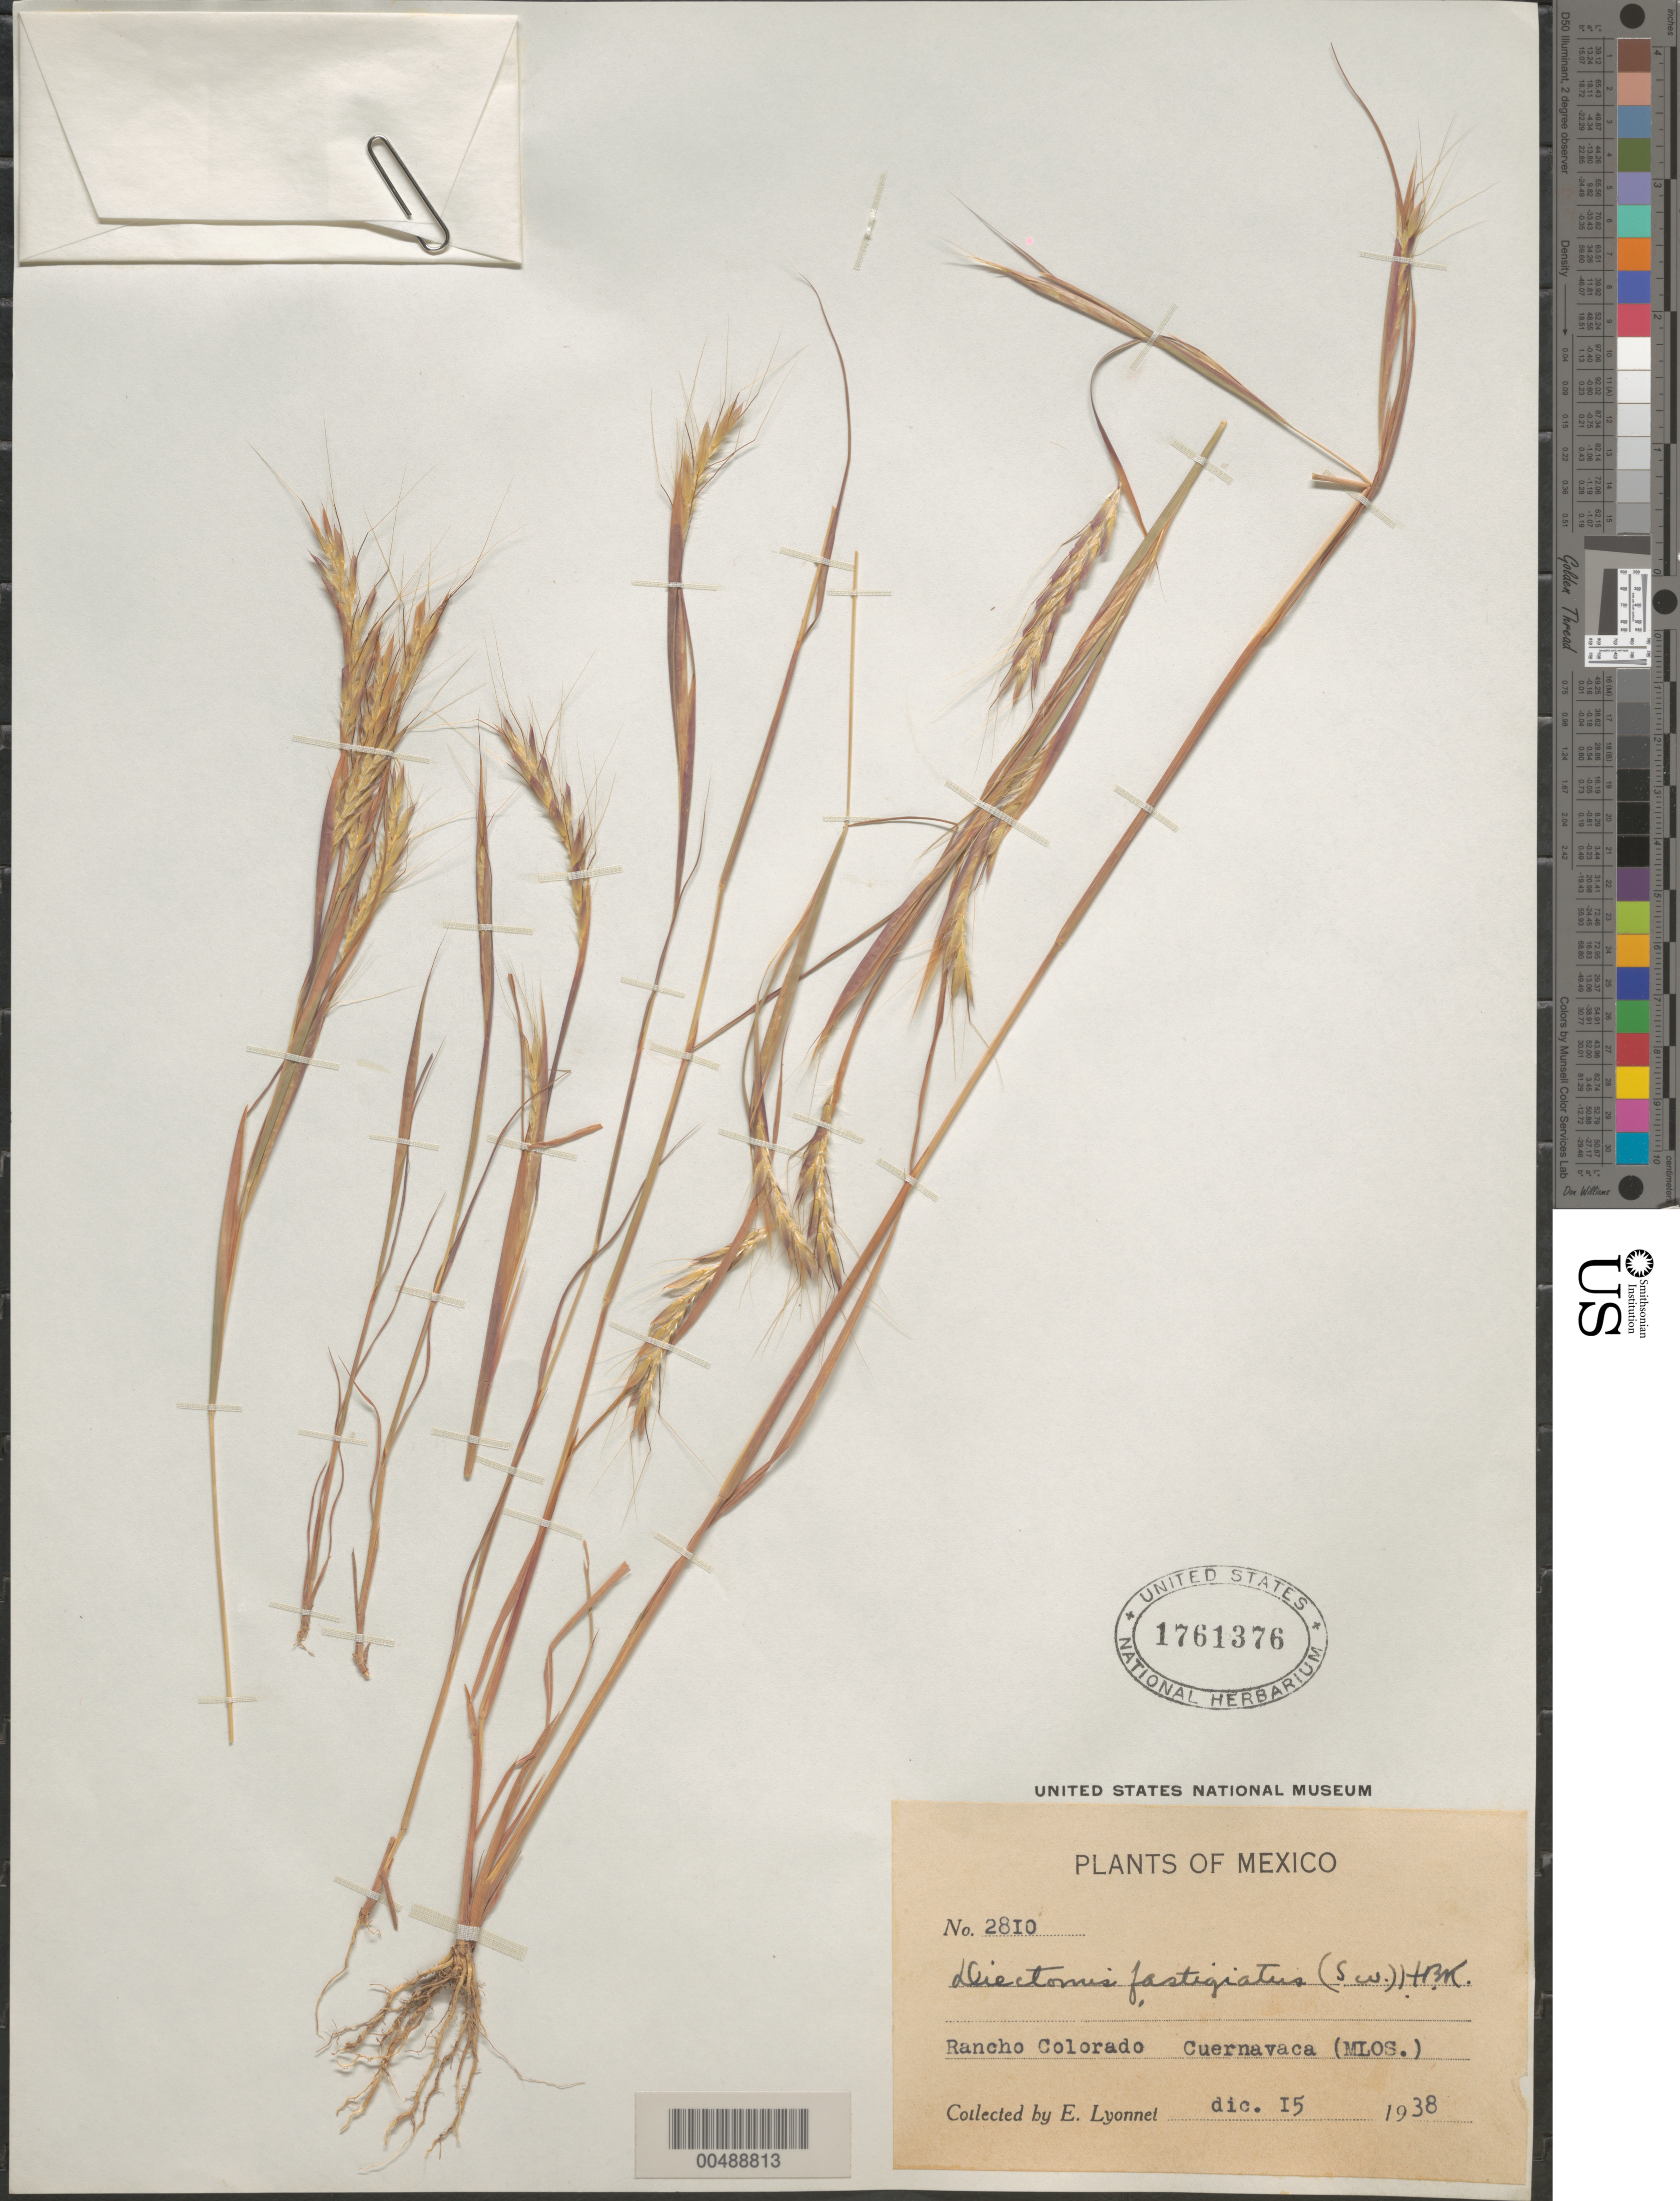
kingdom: Plantae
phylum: Tracheophyta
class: Liliopsida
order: Poales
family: Poaceae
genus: Diectomis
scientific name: Diectomis fastigiata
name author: (Sw.) P. Beauv.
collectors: E. Lyonnel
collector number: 2810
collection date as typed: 15 Dec 1938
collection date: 1938-12-15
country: Mexico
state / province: Morelos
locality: Rancho Colorado, Cuernavaca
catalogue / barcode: US 1761376